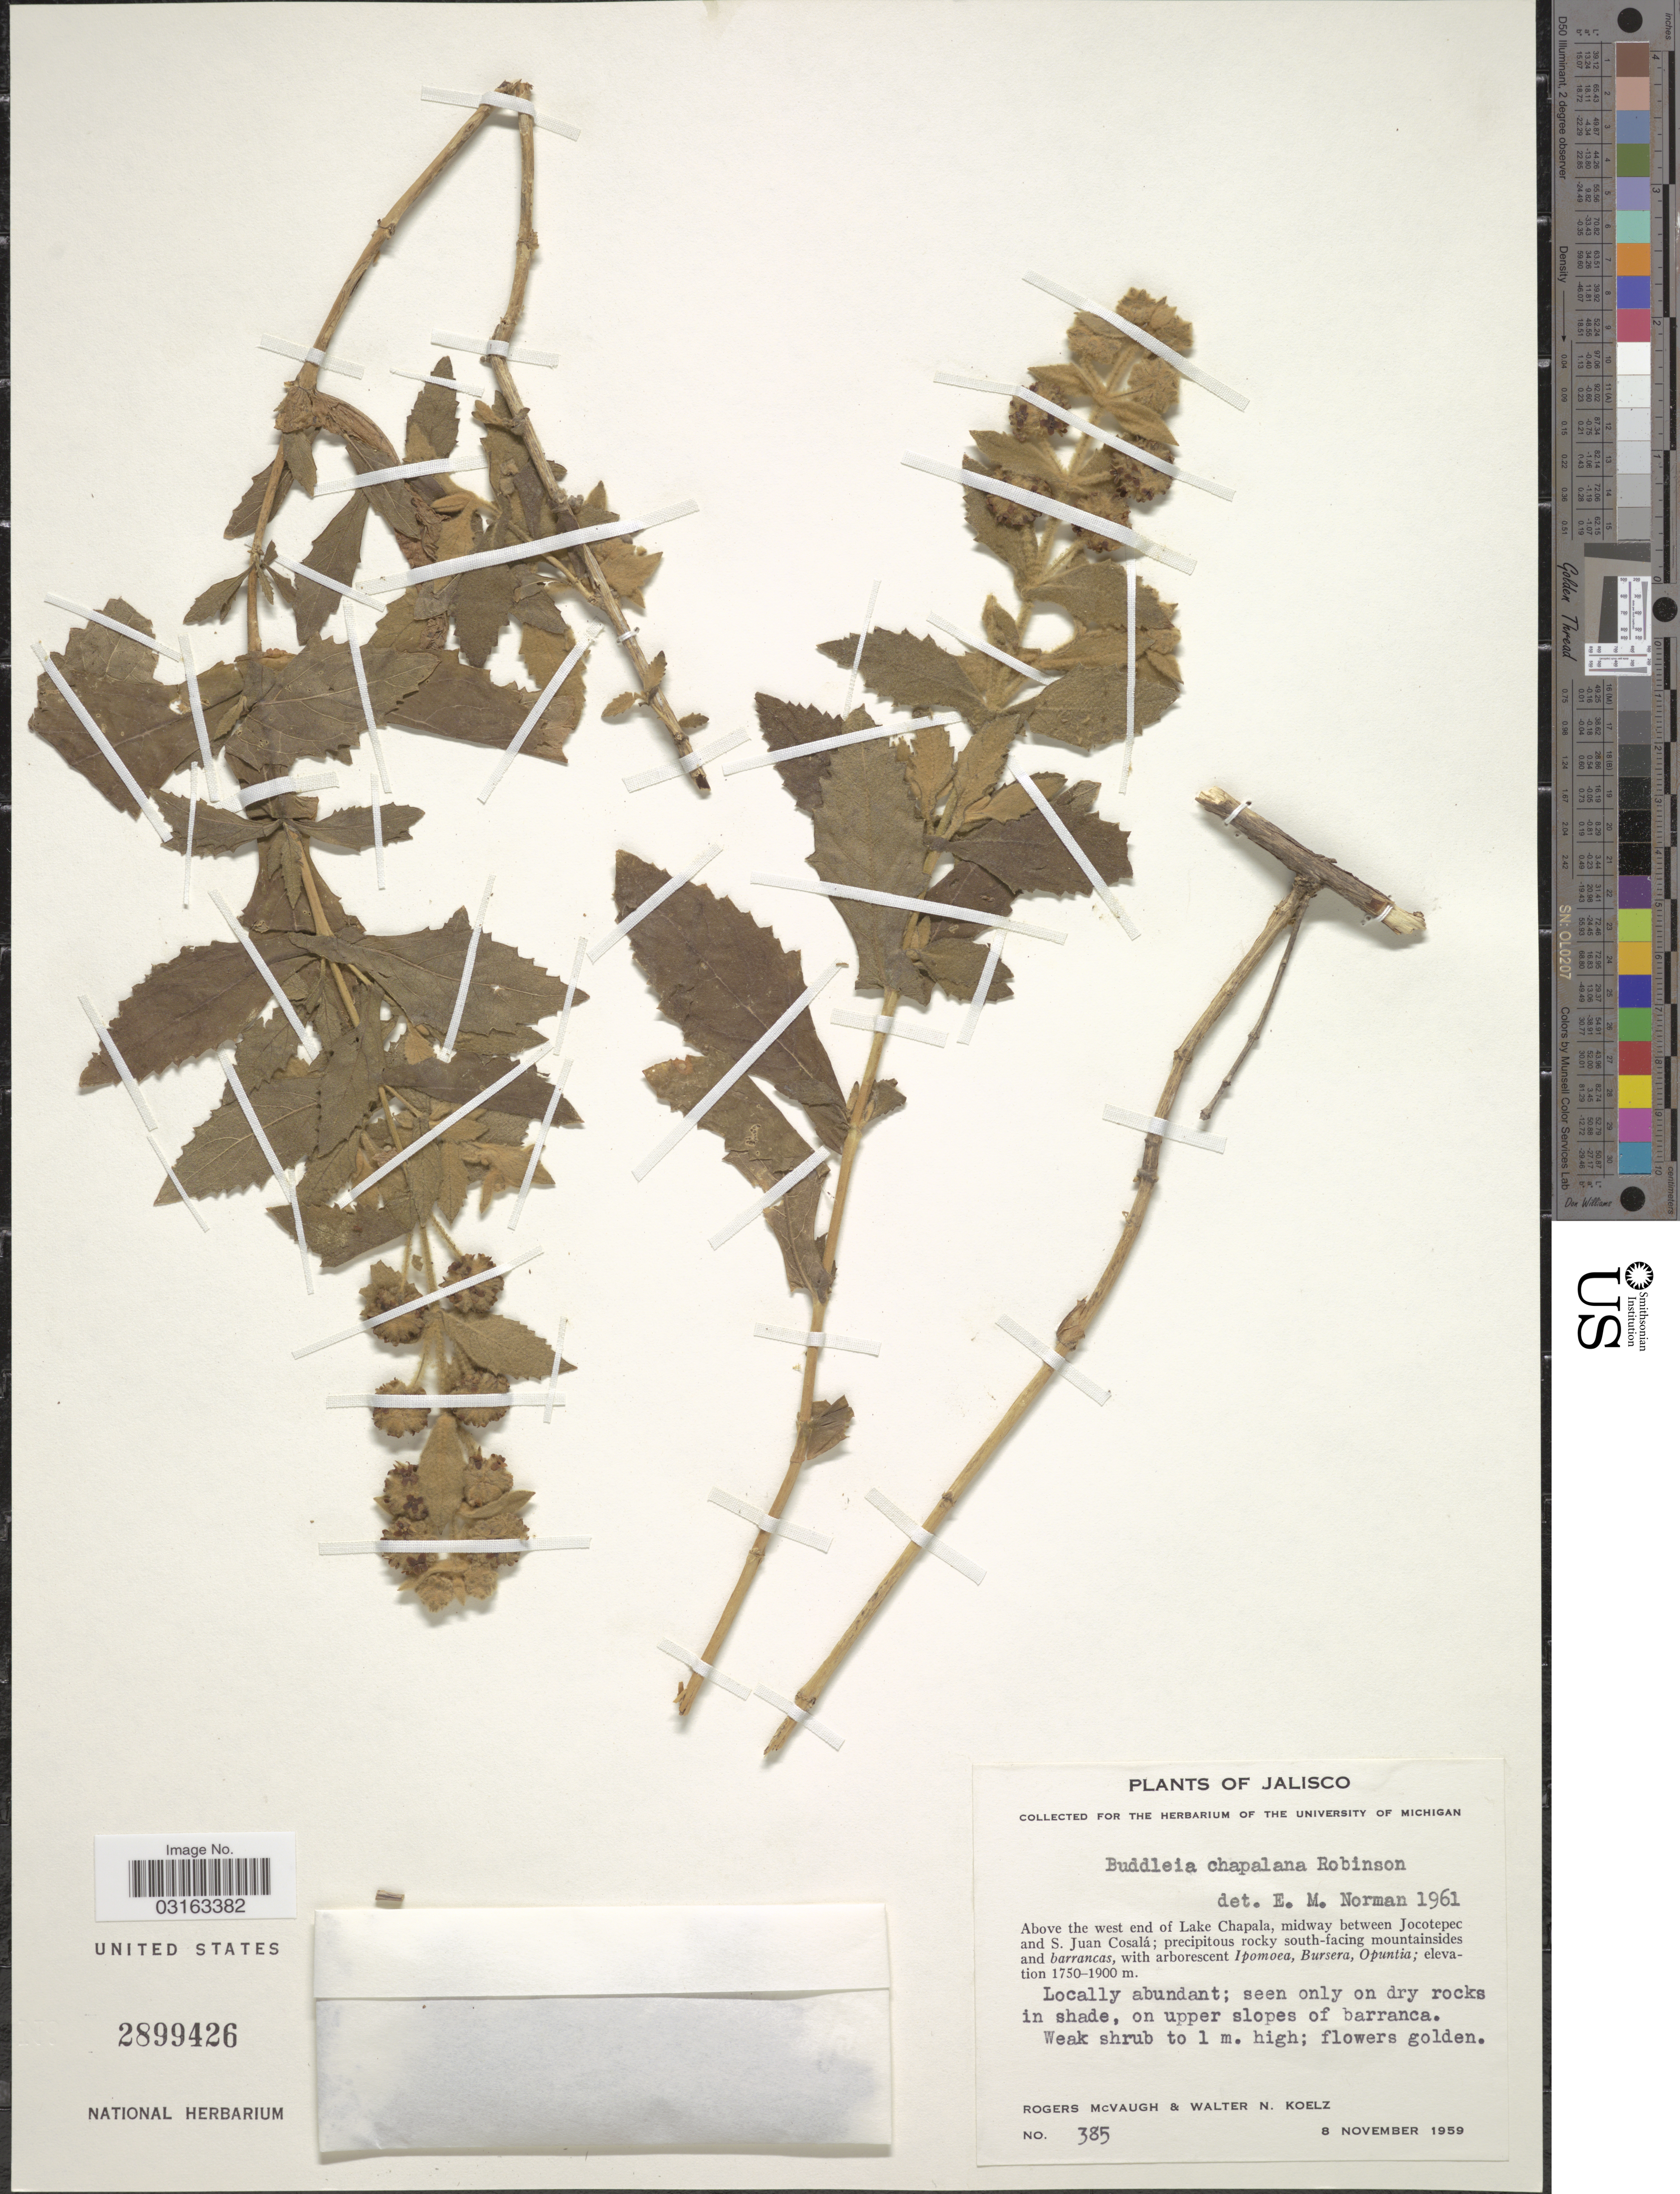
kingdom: Plantae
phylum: Tracheophyta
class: Magnoliopsida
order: Lamiales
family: Scrophulariaceae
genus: Buddleja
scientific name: Buddleja chapalana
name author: B.L. Rob.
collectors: R. McVaugh & W. N. Koelz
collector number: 385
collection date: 1959-11-08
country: Mexico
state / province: Jalisco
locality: Above the west end of Lake Chapala, midway between Jocotepec and S. Juan Cosalá. On upper slopes of barranca.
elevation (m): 1750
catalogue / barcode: US 2899426